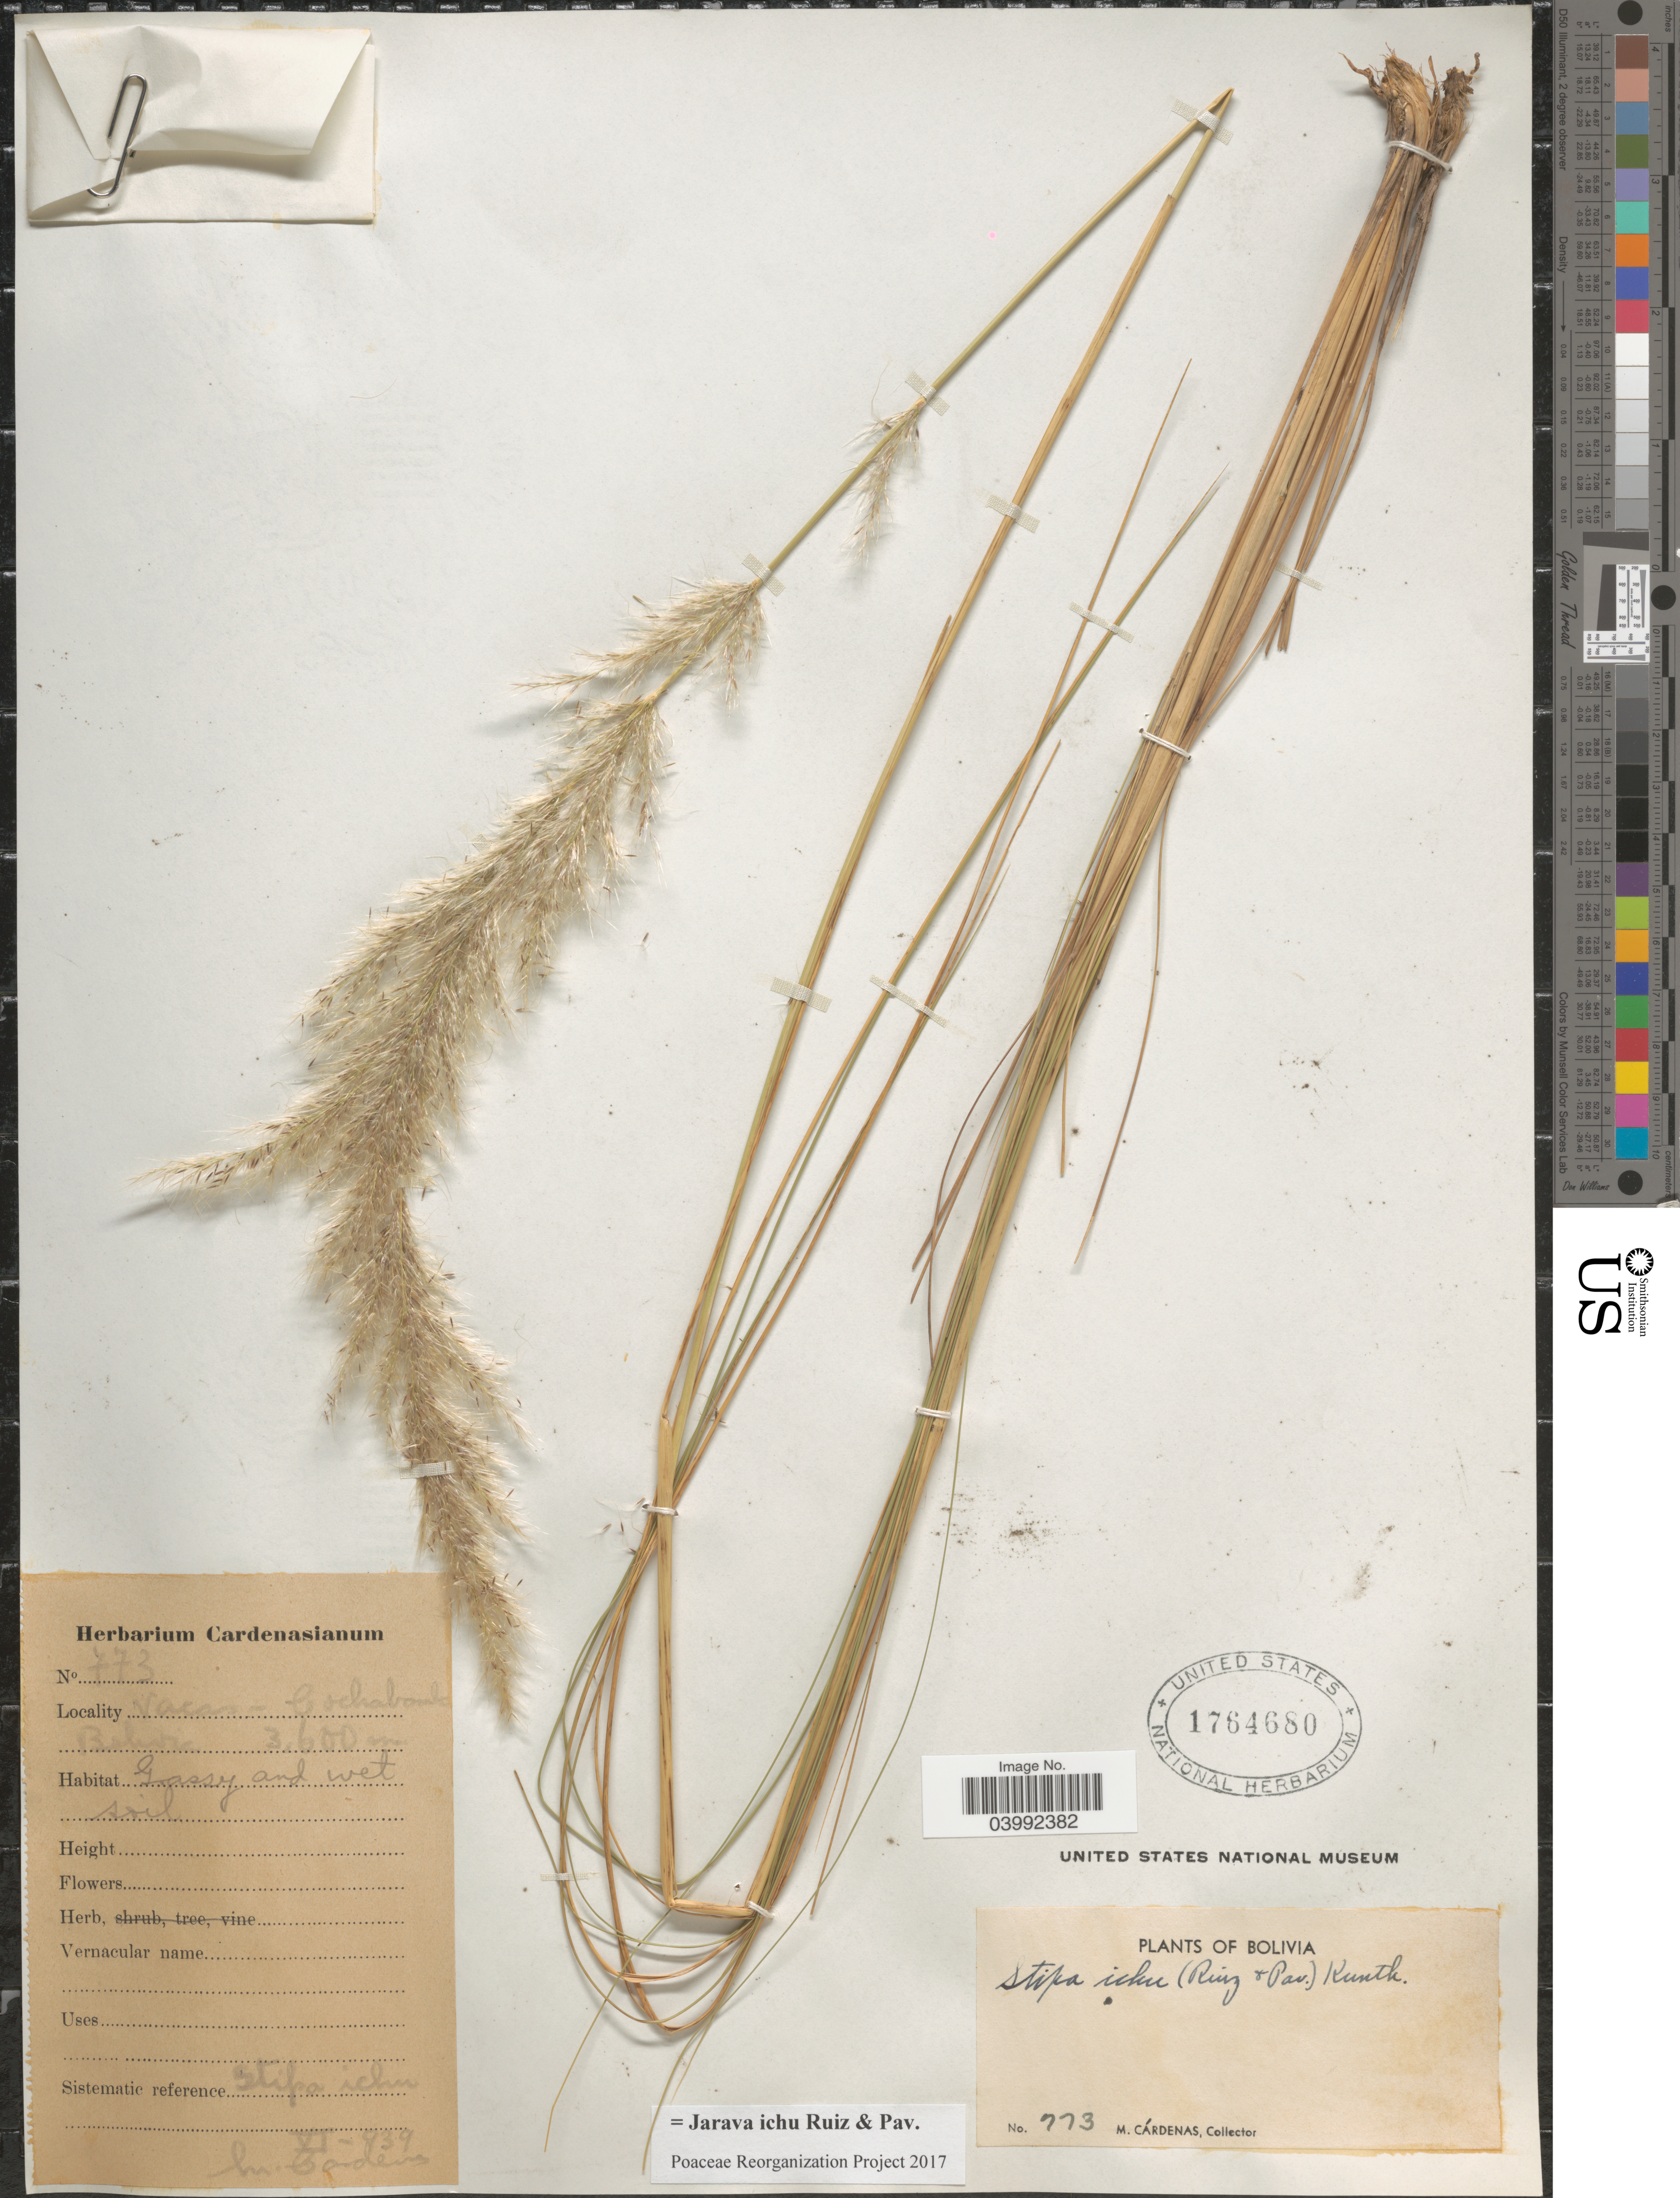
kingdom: Plantae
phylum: Tracheophyta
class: Liliopsida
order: Poales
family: Poaceae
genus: Jarava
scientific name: Jarava ichu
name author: Ruiz & Pav.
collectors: M. Cárdenas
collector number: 773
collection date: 1939-06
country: Bolivia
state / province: Cochabamba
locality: Vacas.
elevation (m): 3600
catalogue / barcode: US 1764680